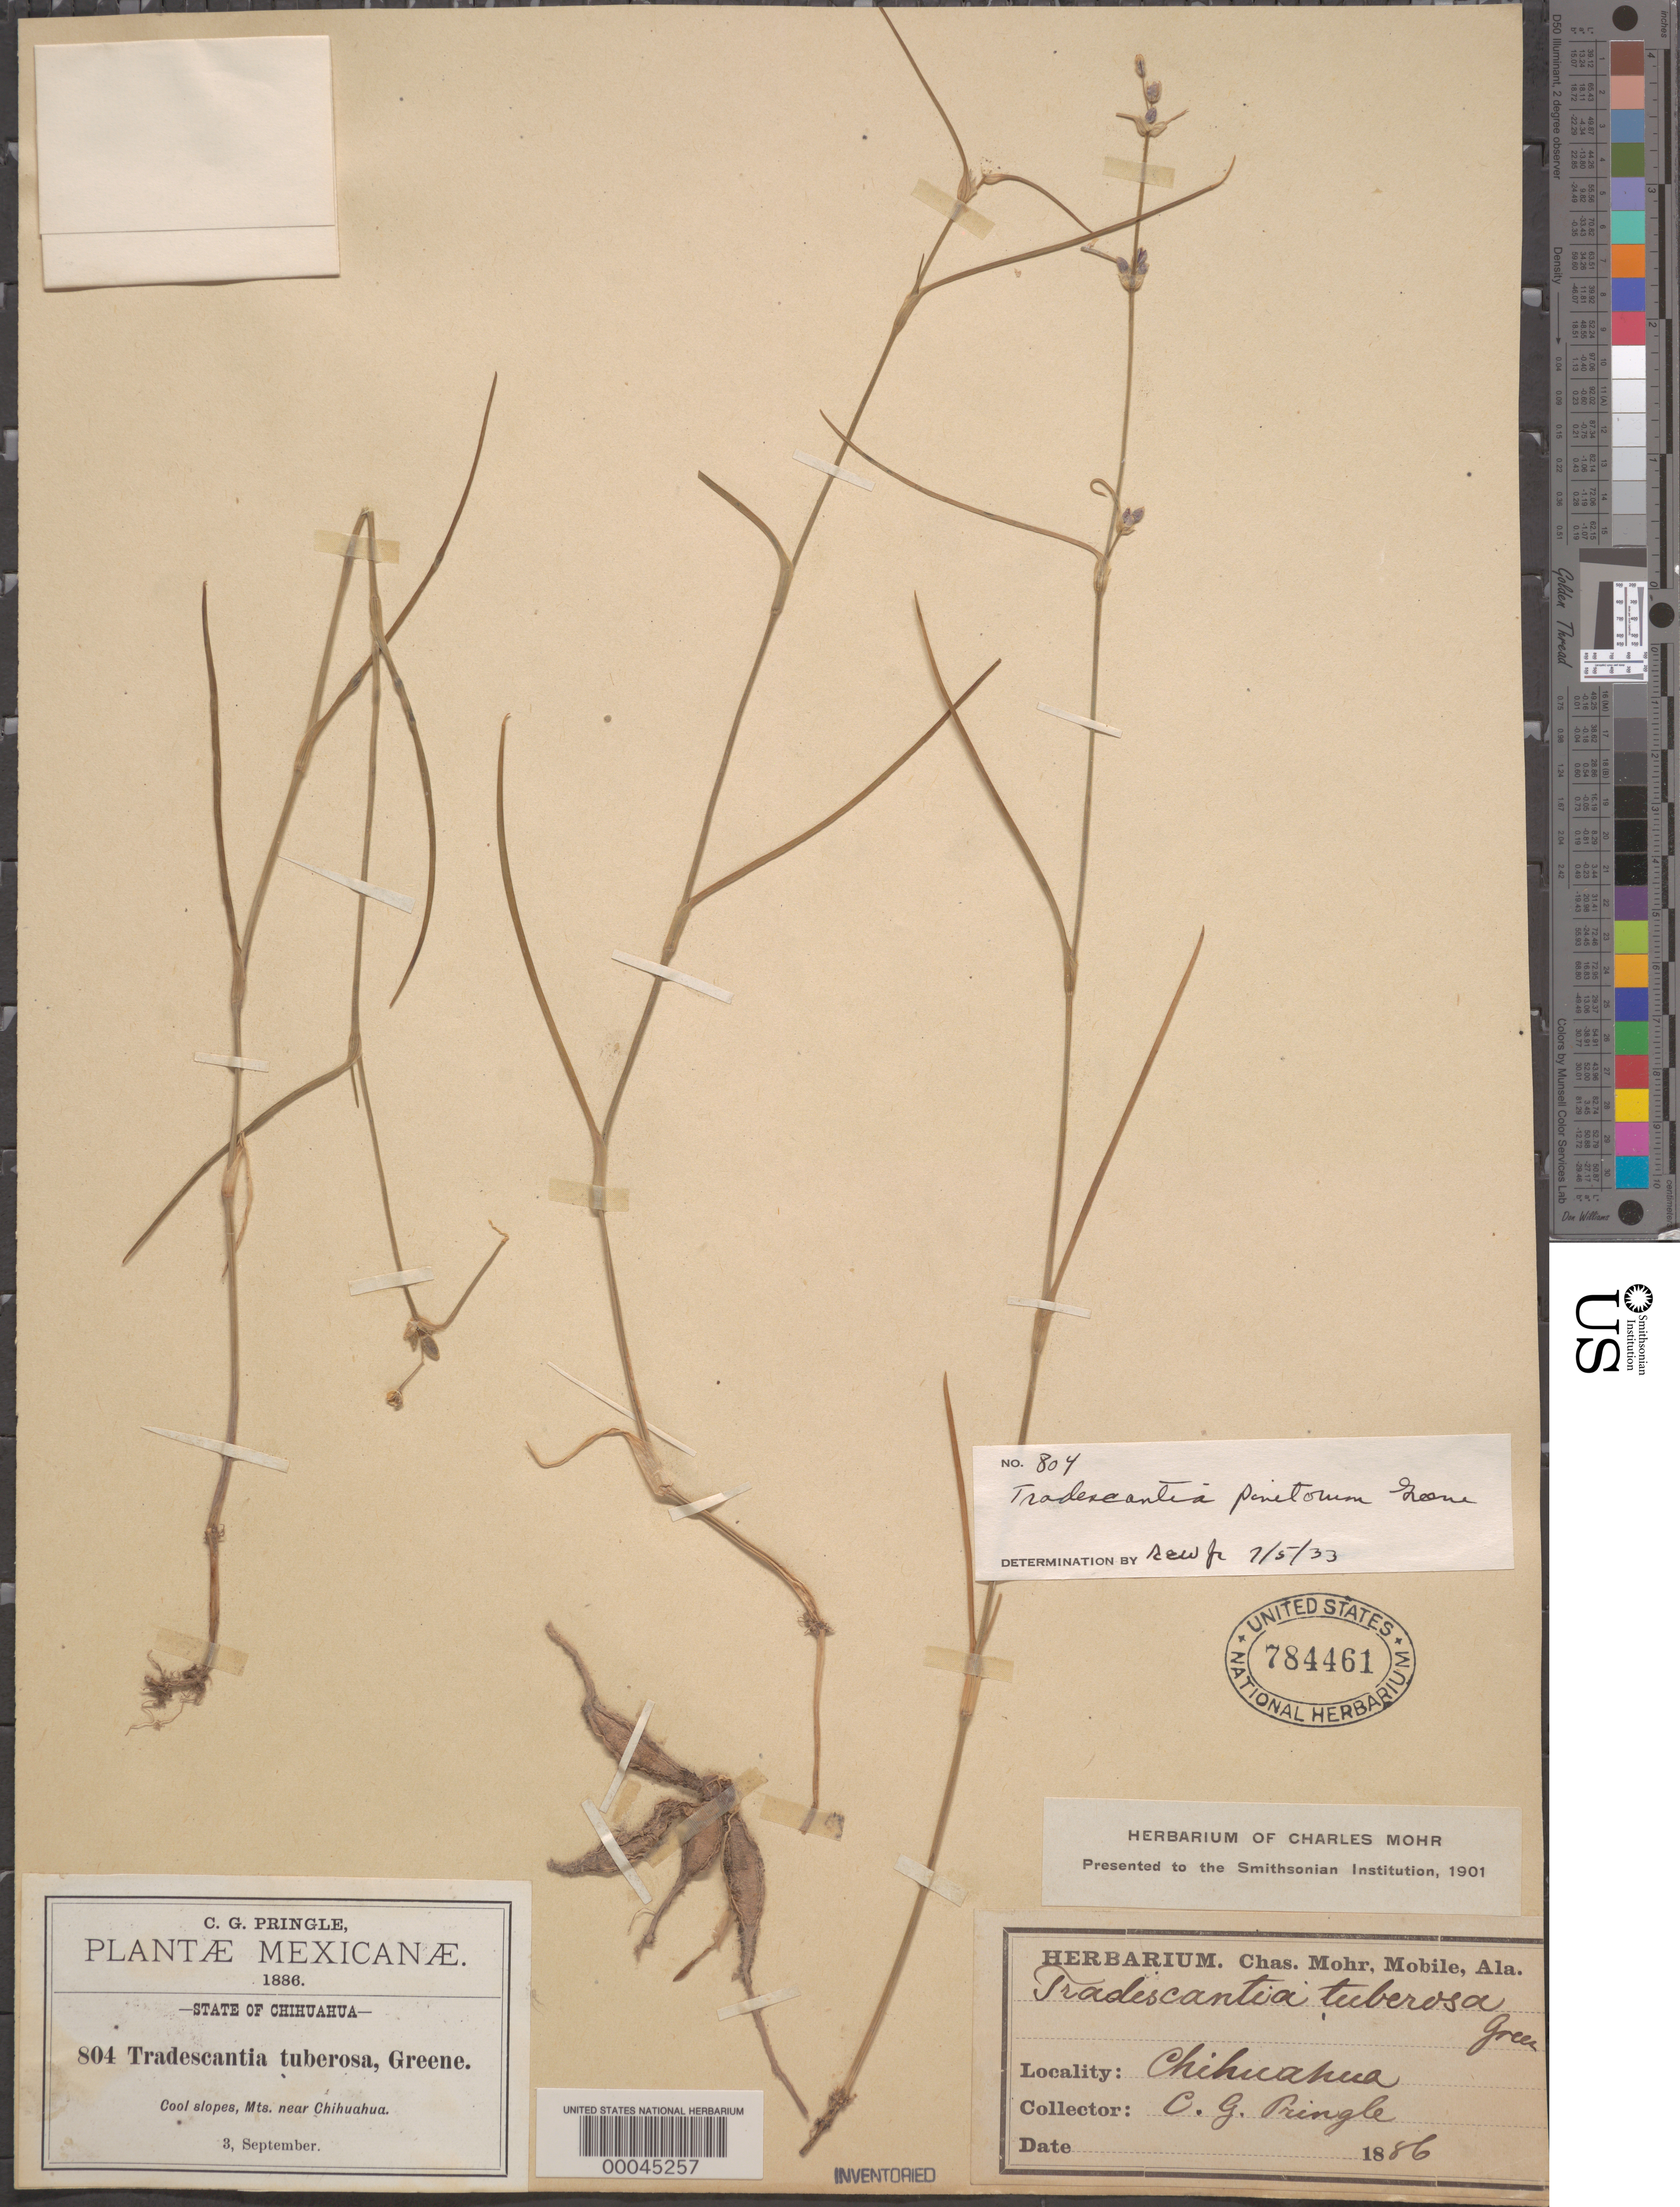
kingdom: Plantae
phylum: Tracheophyta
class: Liliopsida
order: Commelinales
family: Commelinaceae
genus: Tradescantia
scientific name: Tradescantia pinetorum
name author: Greene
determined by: Woodson, R. E., Jr.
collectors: C. G. Pringle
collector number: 804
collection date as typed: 03 Sep 1886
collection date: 1886-09-03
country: Mexico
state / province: Chihuahua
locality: Near Chihuahua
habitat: Cool slopes, mts.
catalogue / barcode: US 784461